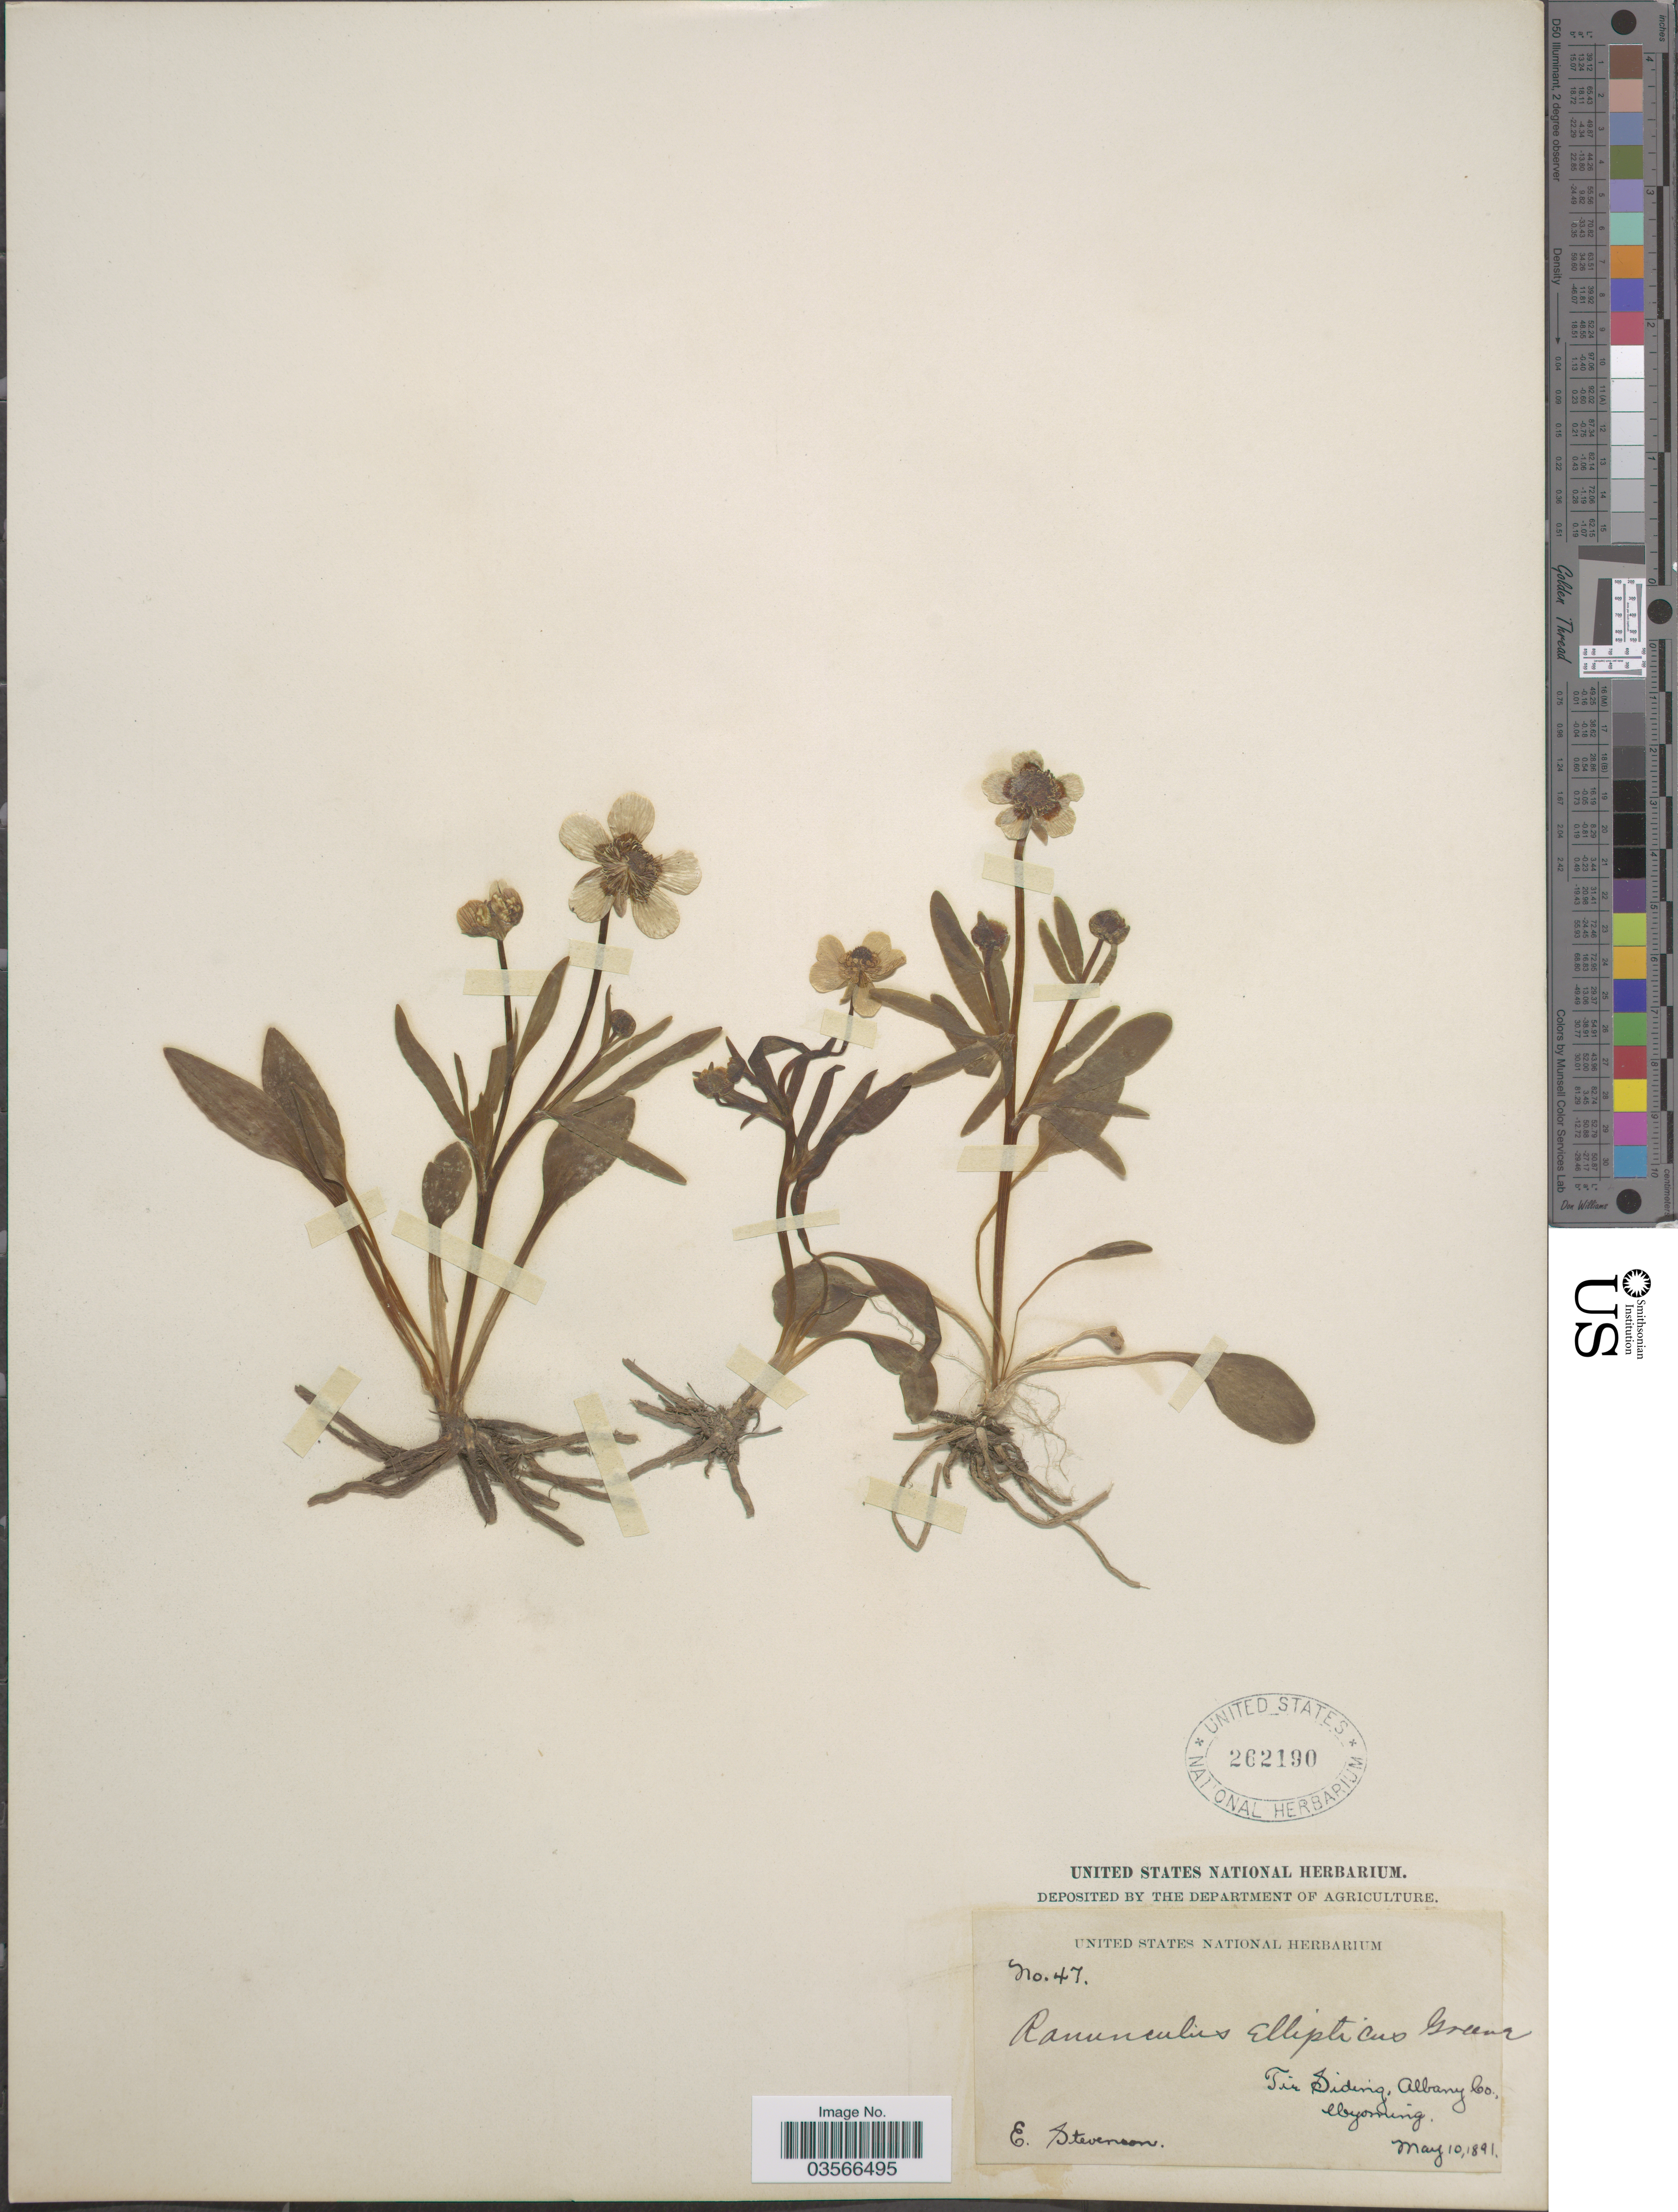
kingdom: Plantae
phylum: Tracheophyta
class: Magnoliopsida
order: Ranunculales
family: Ranunculaceae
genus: Ranunculus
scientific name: Ranunculus glaberrimus var. ellipticus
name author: (Greene) Greene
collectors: E. Stevenson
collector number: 47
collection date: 1891-05-10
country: United States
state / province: Wyoming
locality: Tie Siding, Albany Co.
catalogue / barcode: US 262190